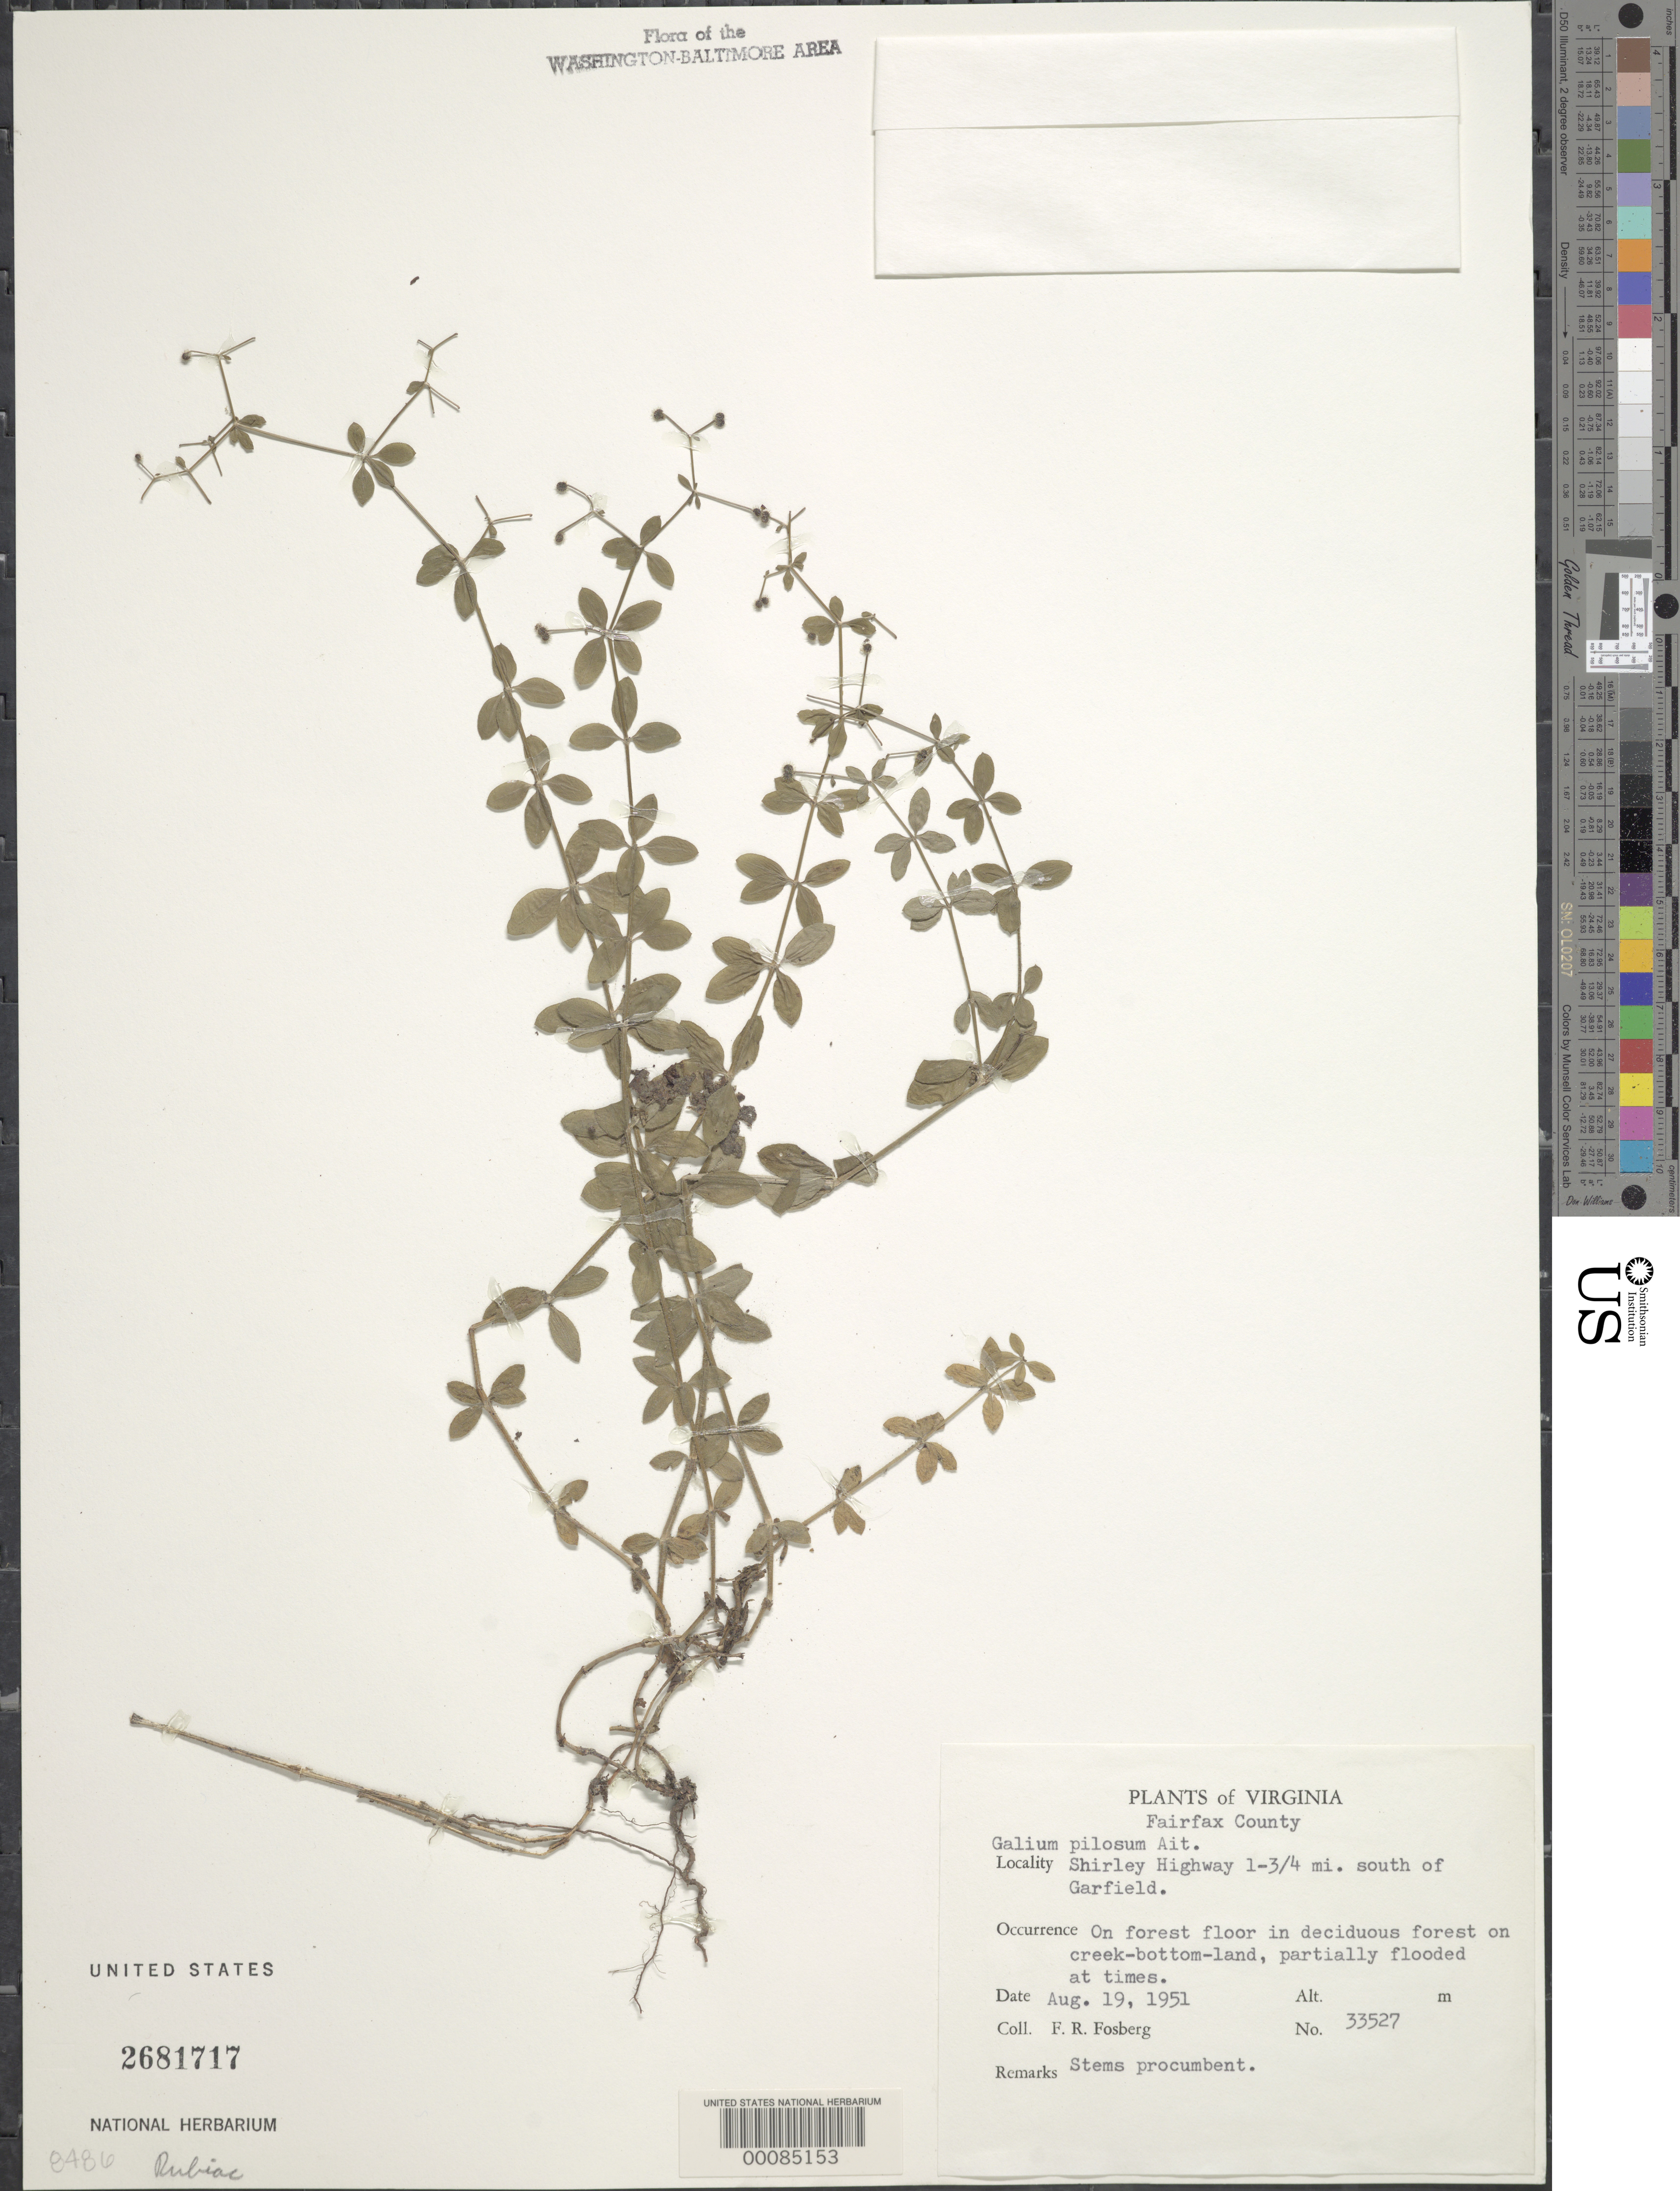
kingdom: Plantae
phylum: Tracheophyta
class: Magnoliopsida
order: Gentianales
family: Rubiaceae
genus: Galium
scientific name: Galium pilosum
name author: Aiton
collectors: F. R. Fosberg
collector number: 33527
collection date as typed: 19 Aug 1951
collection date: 1951-08-19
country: United States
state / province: Virginia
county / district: Fairfax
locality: South of Garfield on Shirley Highway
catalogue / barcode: US 2681717